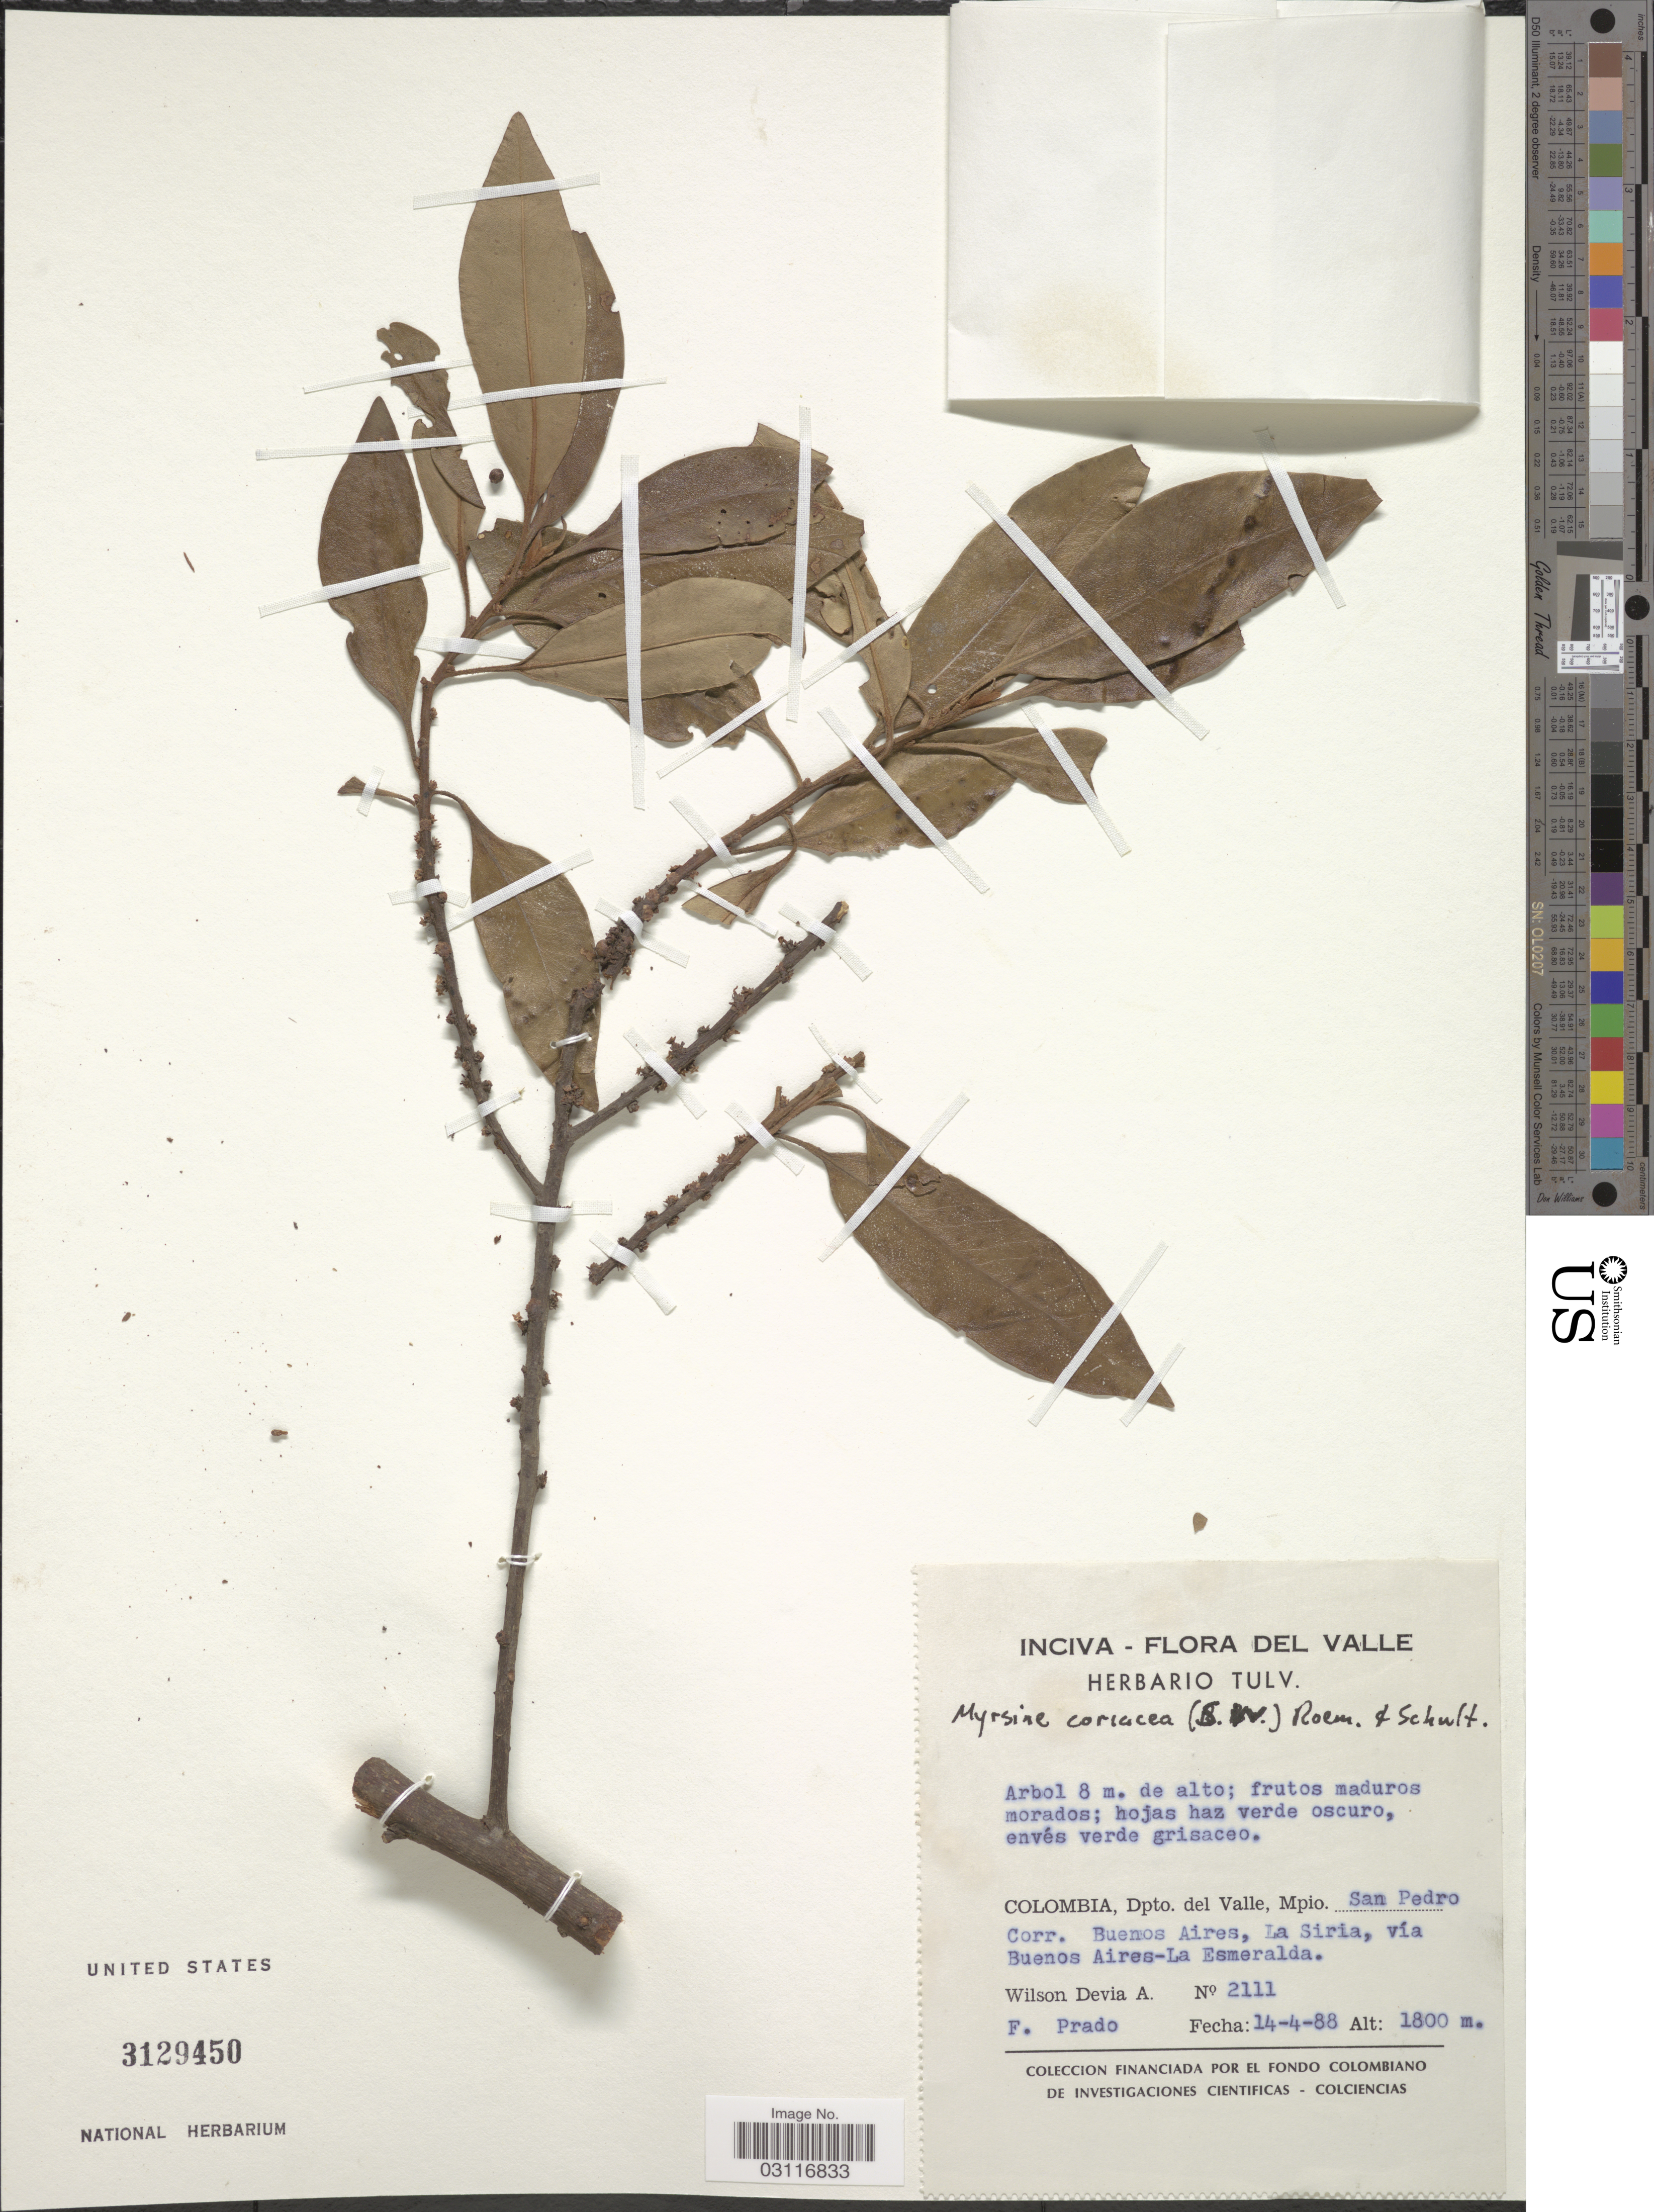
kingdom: Plantae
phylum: Tracheophyta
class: Magnoliopsida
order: Ericales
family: Primulaceae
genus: Myrsine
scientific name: Myrsine coriacea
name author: (Sw.) R. Br. ex Roem. & Schult.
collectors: W. Devia A. & F. Prado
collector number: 2111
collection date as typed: Transcribed d/m/y: 14/4/88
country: Colombia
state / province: Valle del Cauca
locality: Dpto. del Valle, Mpio. San Pedro, Corr. Buenos Aires, La Siria, vía Buenos Aires-La Esmeralda.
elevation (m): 1800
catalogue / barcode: US 3129450